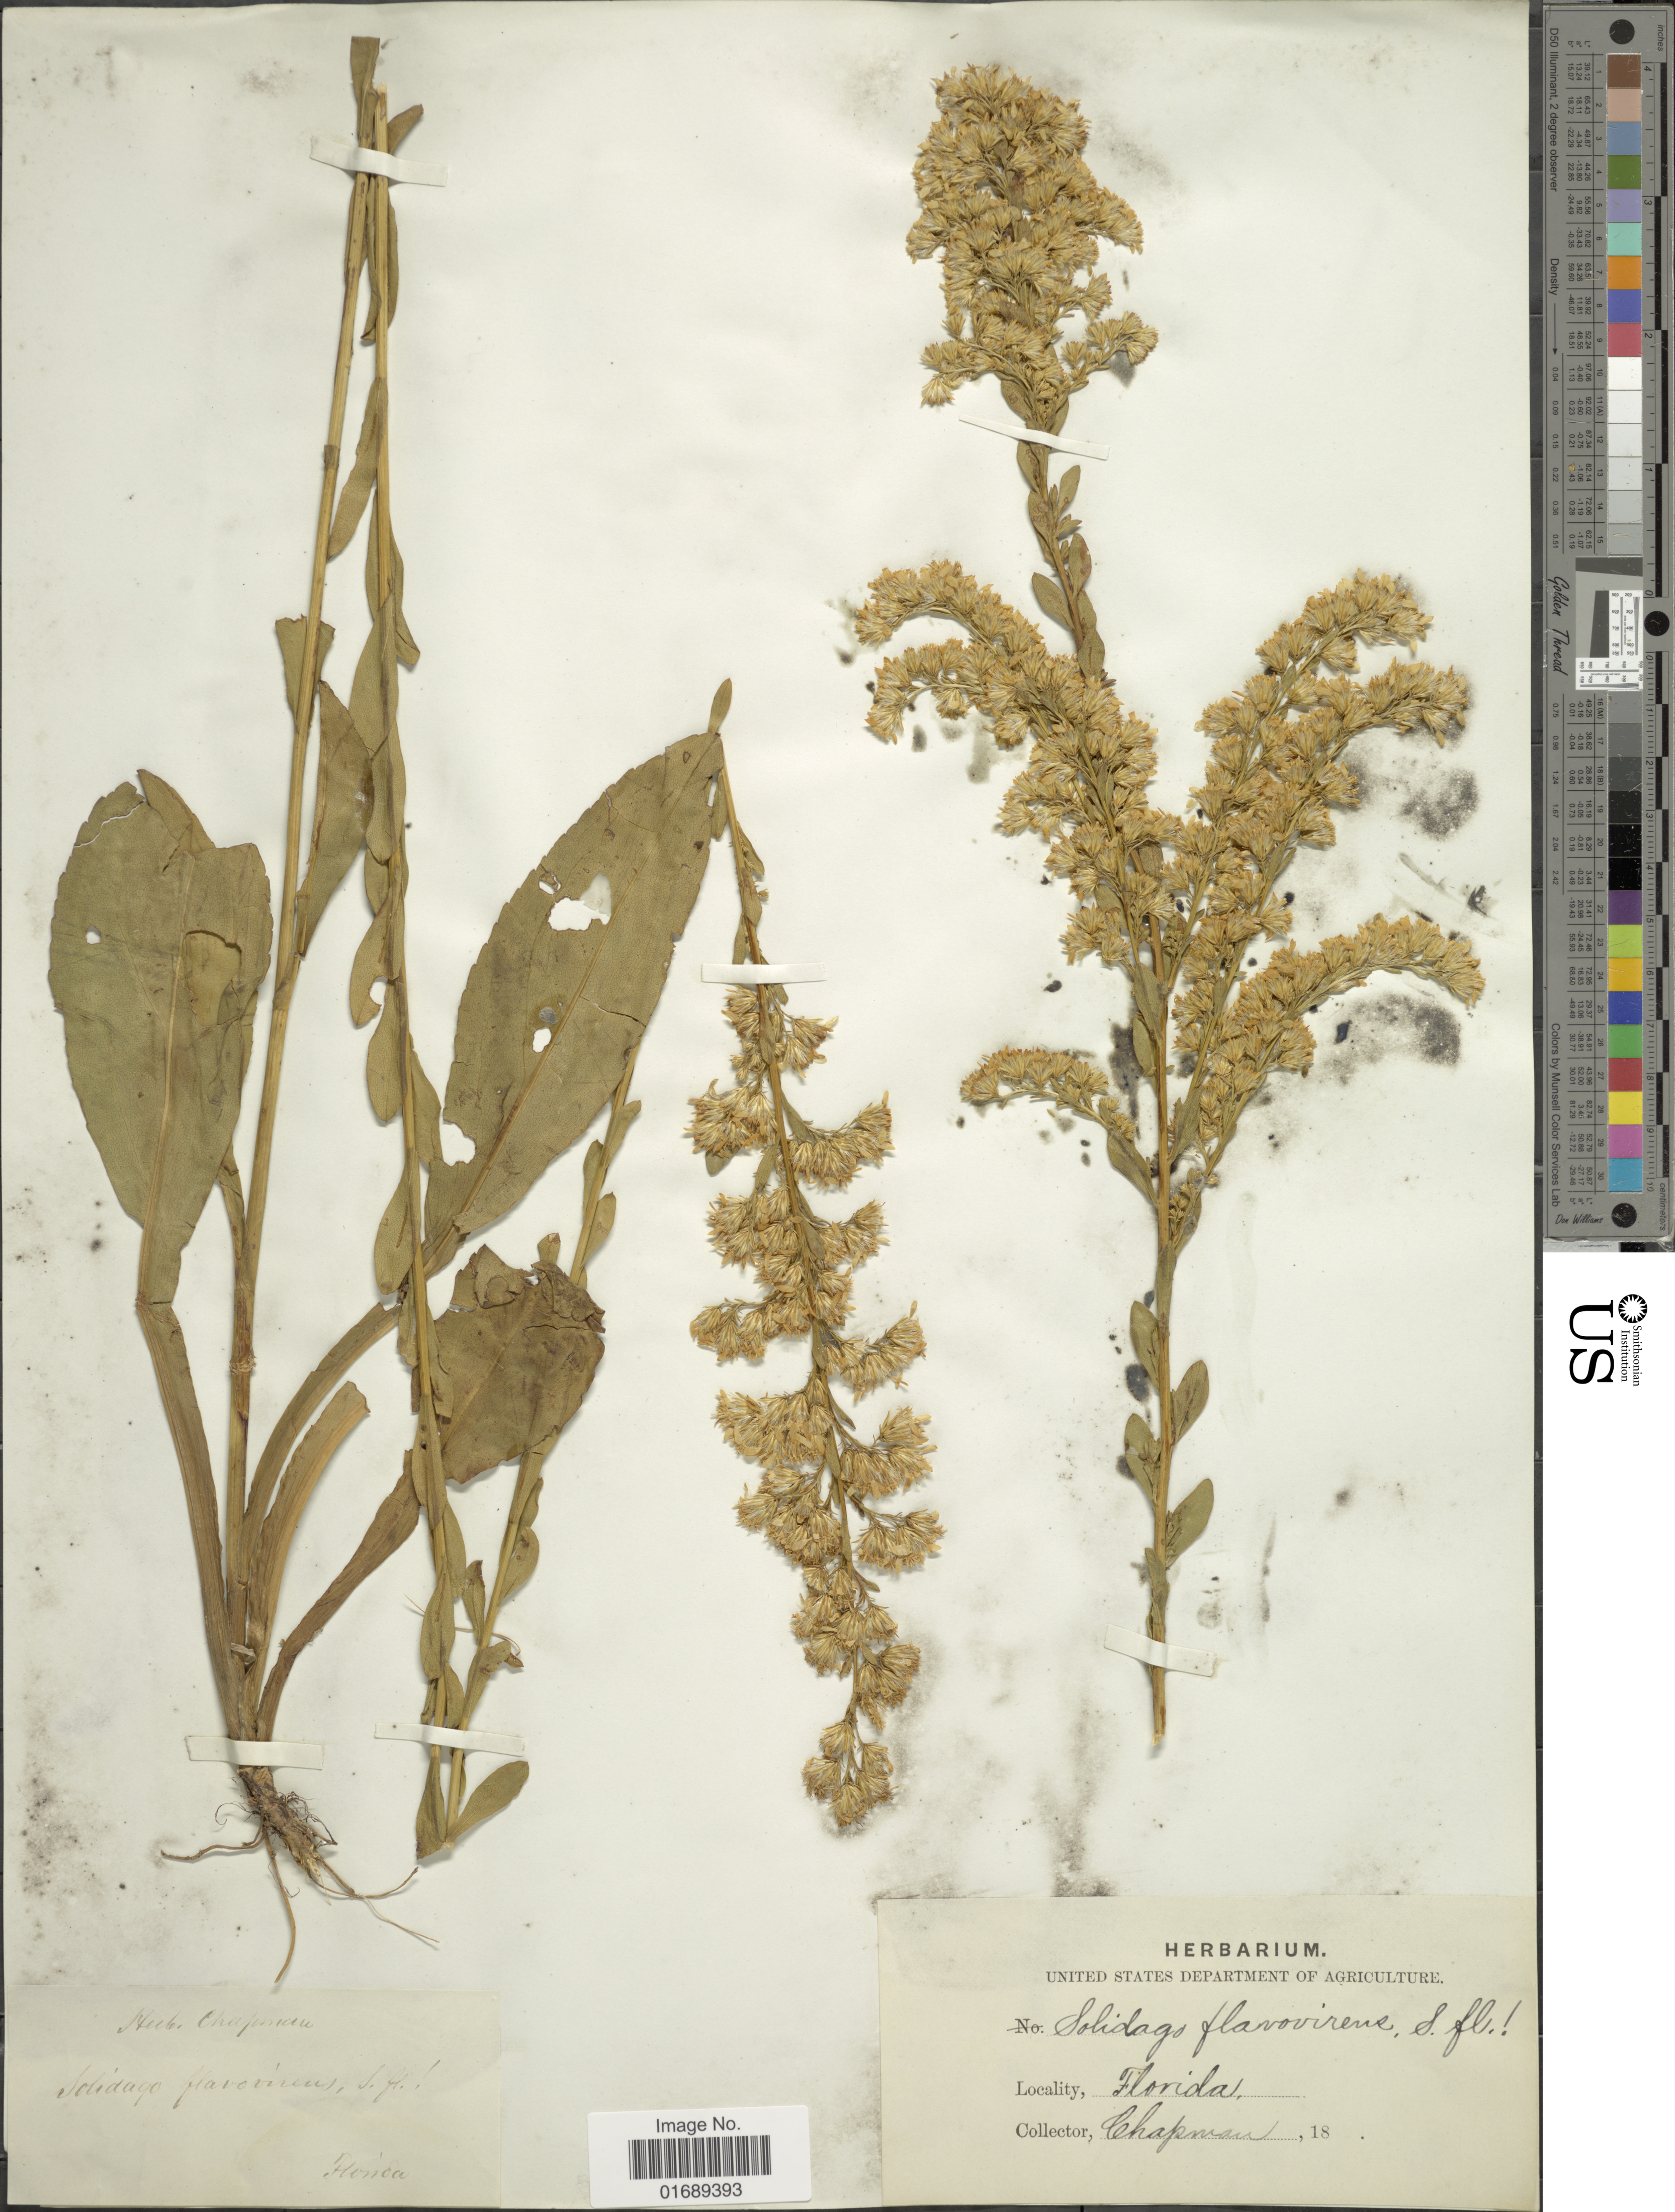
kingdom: Plantae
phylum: Tracheophyta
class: Magnoliopsida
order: Asterales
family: Asteraceae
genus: Solidago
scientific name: Solidago patula var. strictula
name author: Torr. & A. Gray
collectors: A. Chapman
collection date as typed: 18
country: United States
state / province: Florida